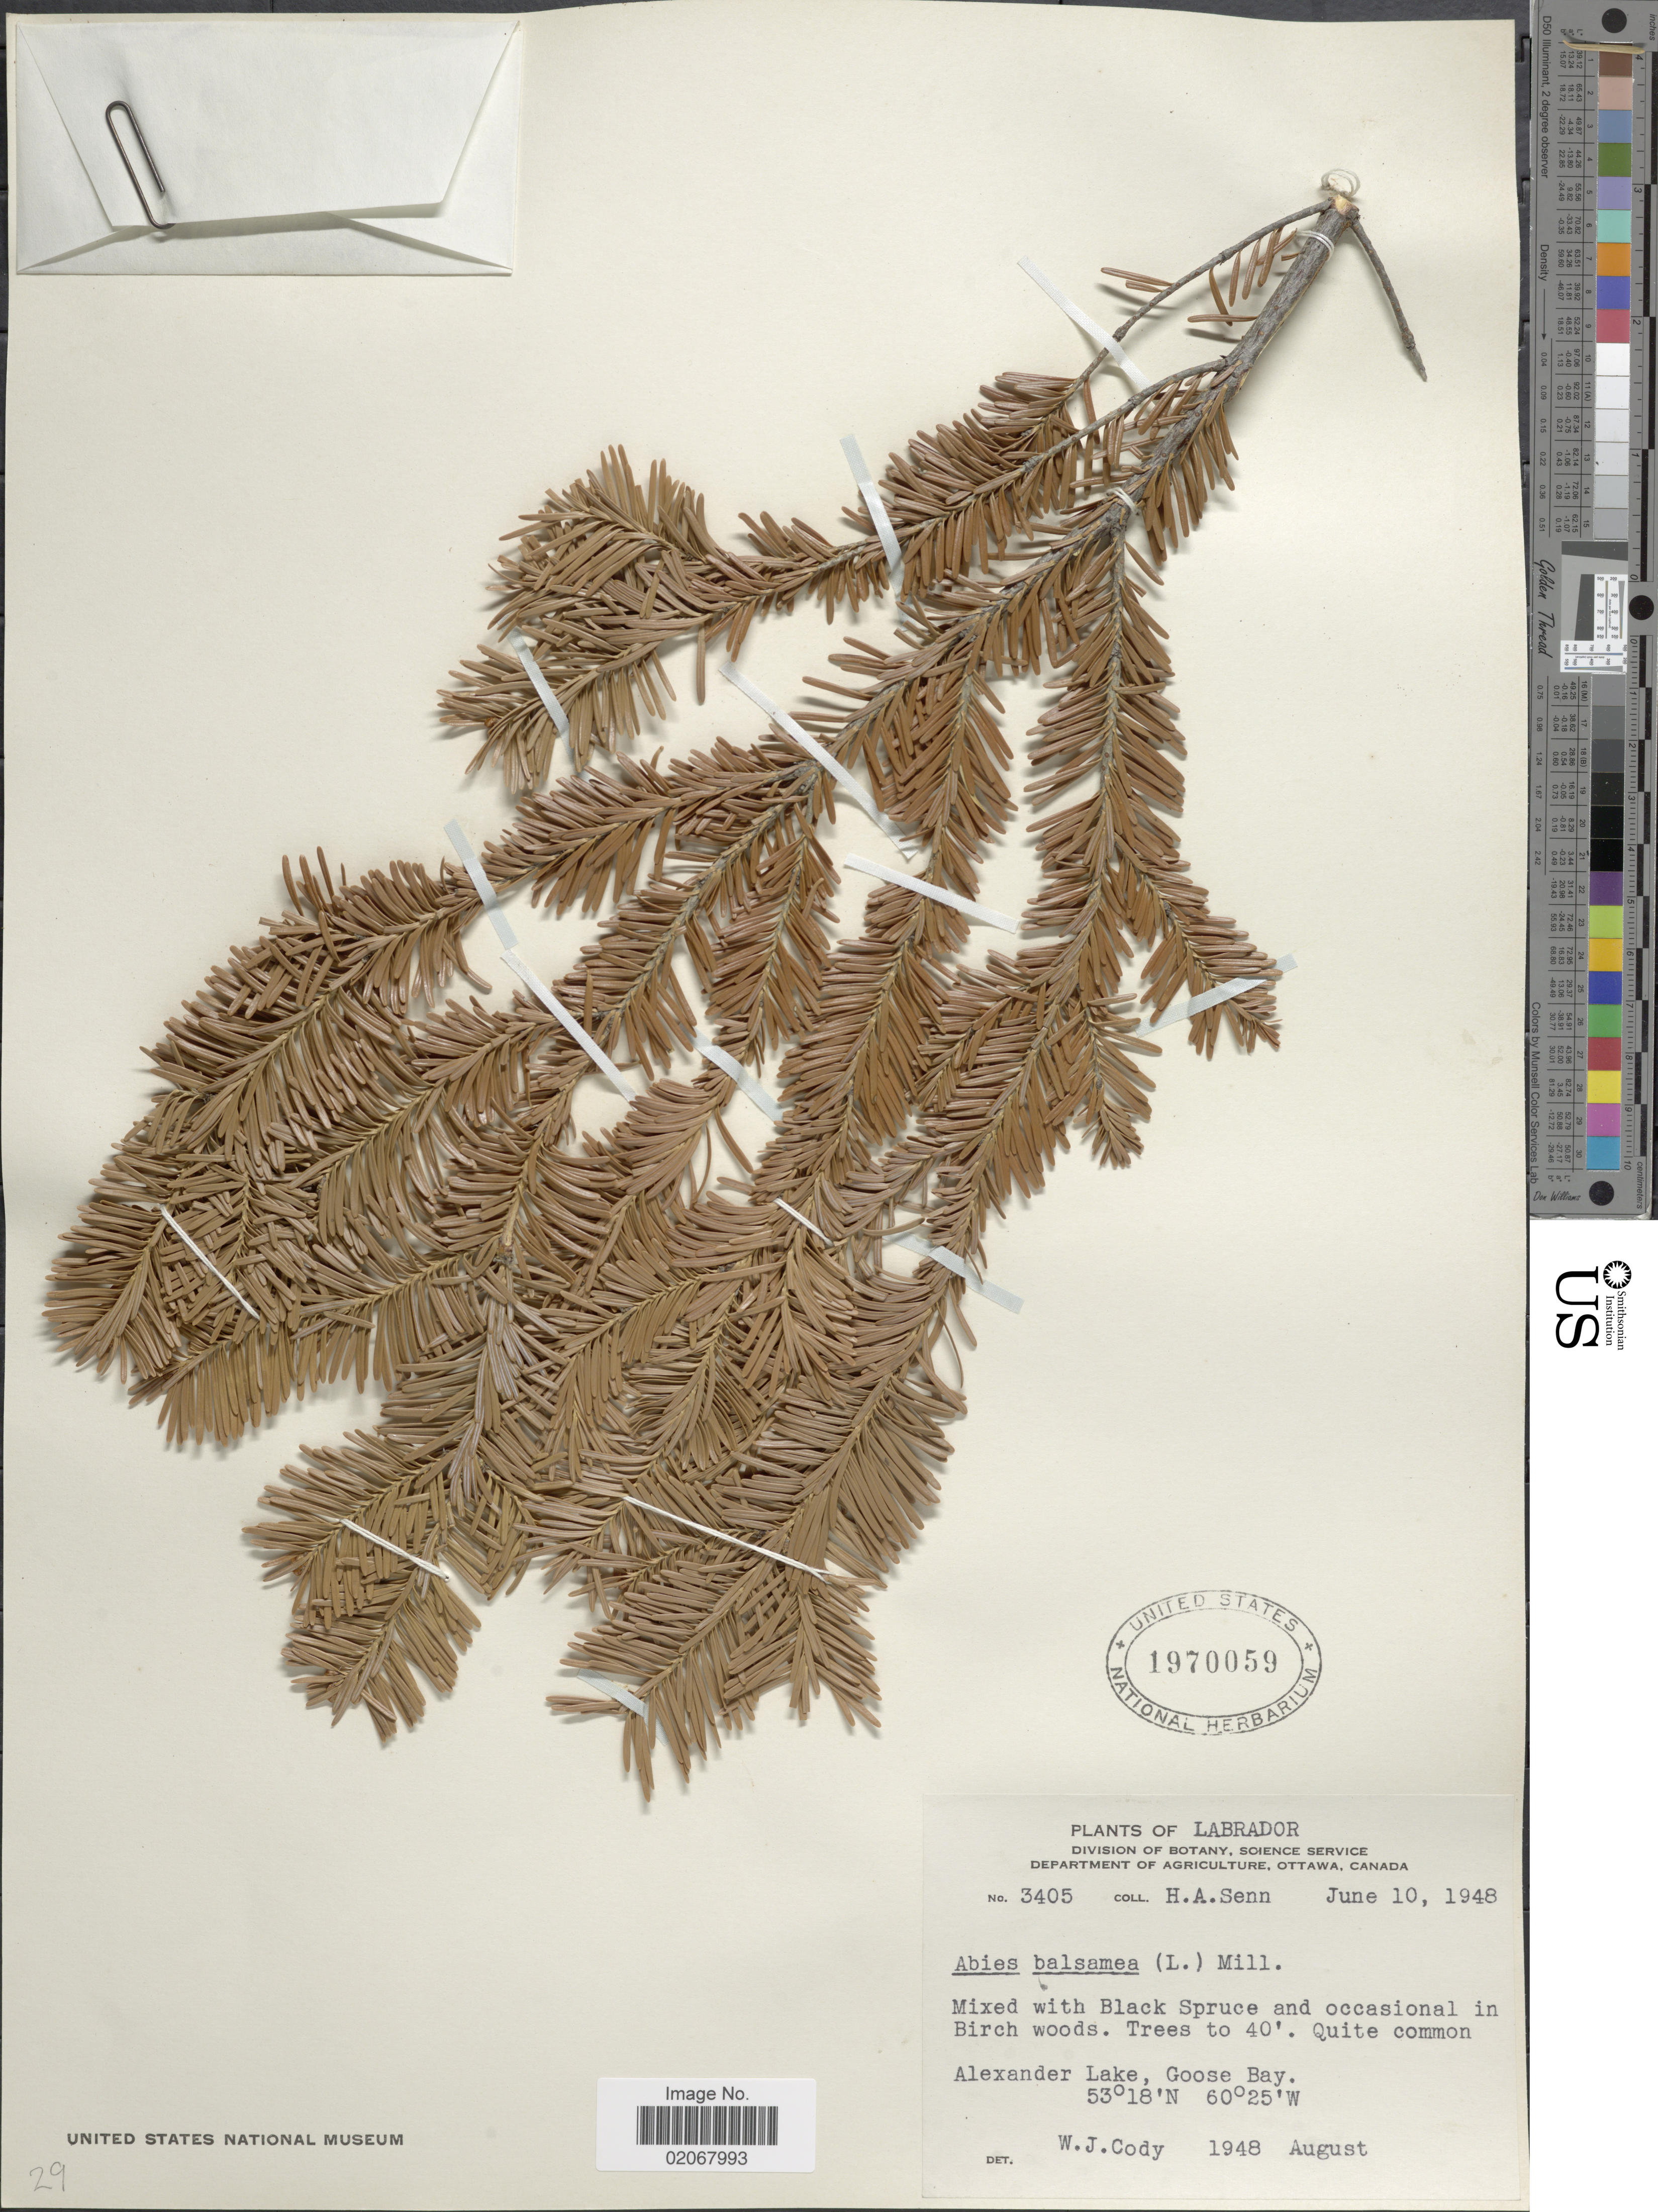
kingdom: Plantae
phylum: Tracheophyta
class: Pinopsida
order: Pinales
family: Pinaceae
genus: Abies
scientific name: Abies balsamea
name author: (L.) Mill.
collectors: H. Senn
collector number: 3405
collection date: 1948-06-10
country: Canada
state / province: Newfoundland and Labrador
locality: Labrador, Alexander Lake, Goose Bay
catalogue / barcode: US 1970059